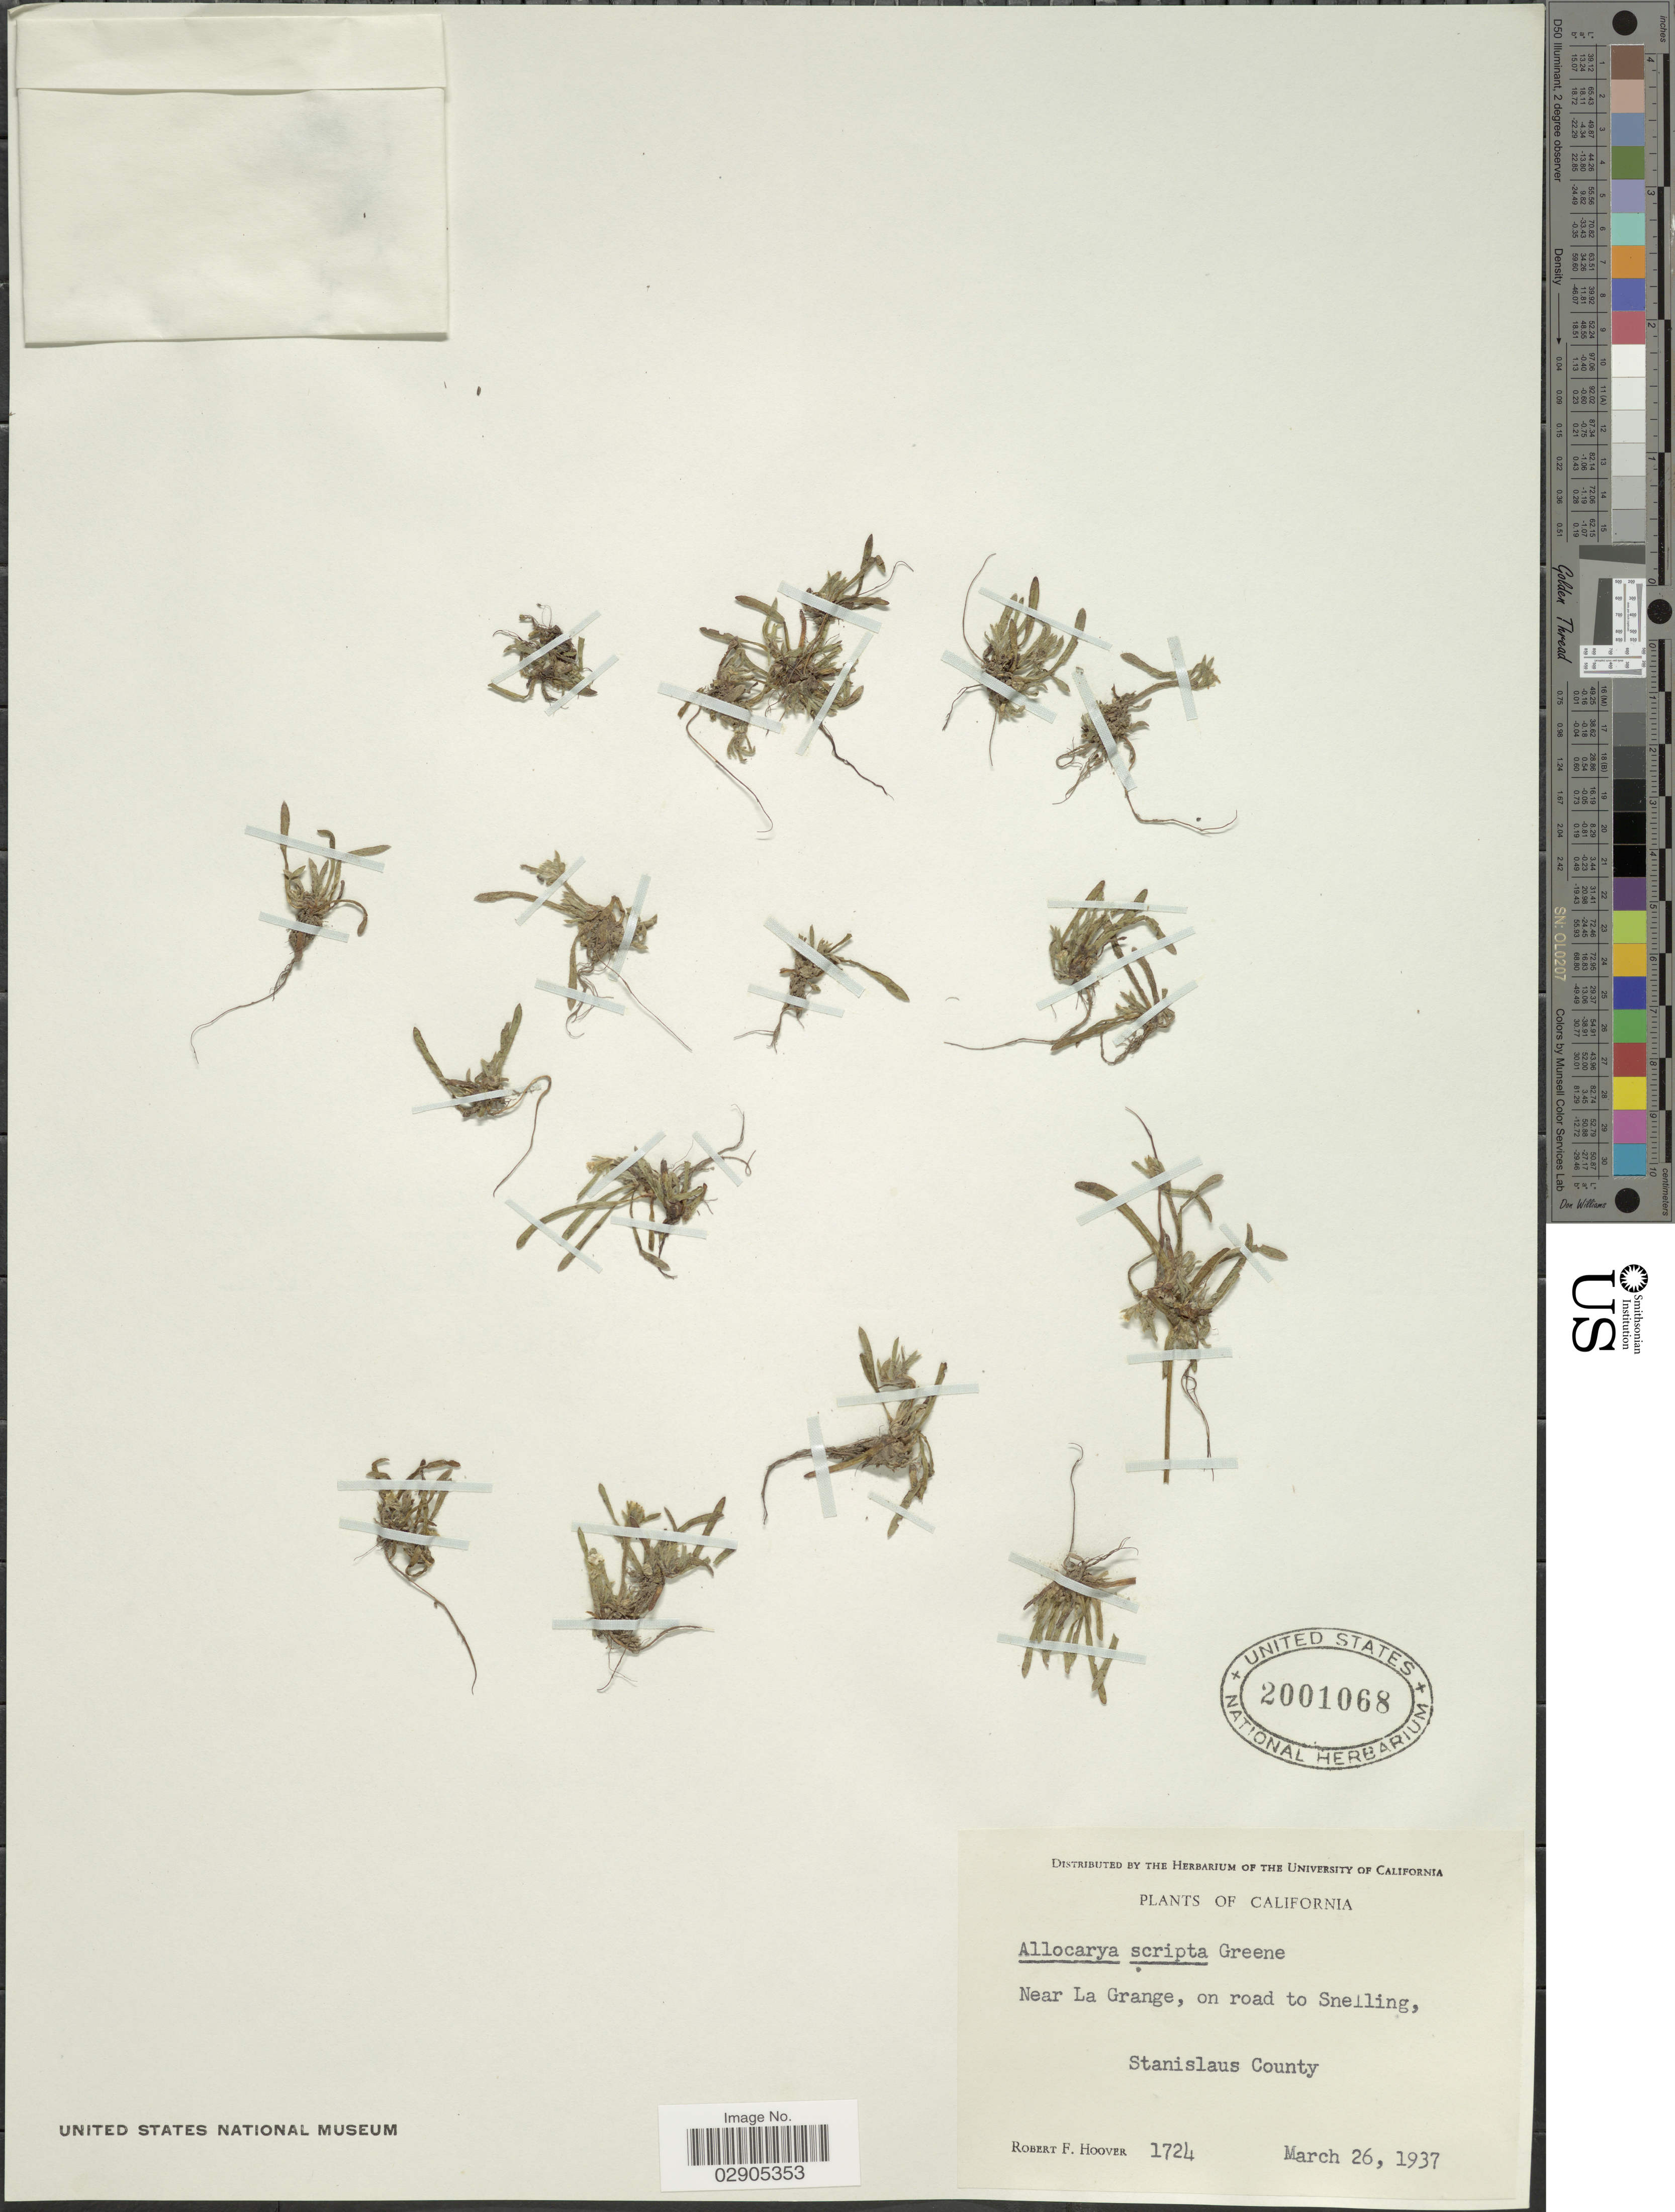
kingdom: Plantae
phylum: Tracheophyta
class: Magnoliopsida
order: Boraginales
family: Boraginaceae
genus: Allocarya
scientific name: Allocarya scripta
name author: Greene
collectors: R. F. Hoover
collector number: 1724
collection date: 1937-03-26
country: United States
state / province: California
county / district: Stanislaus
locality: Near La Grange, on road to Snelling, Stanislaus County.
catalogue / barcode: US 2001068